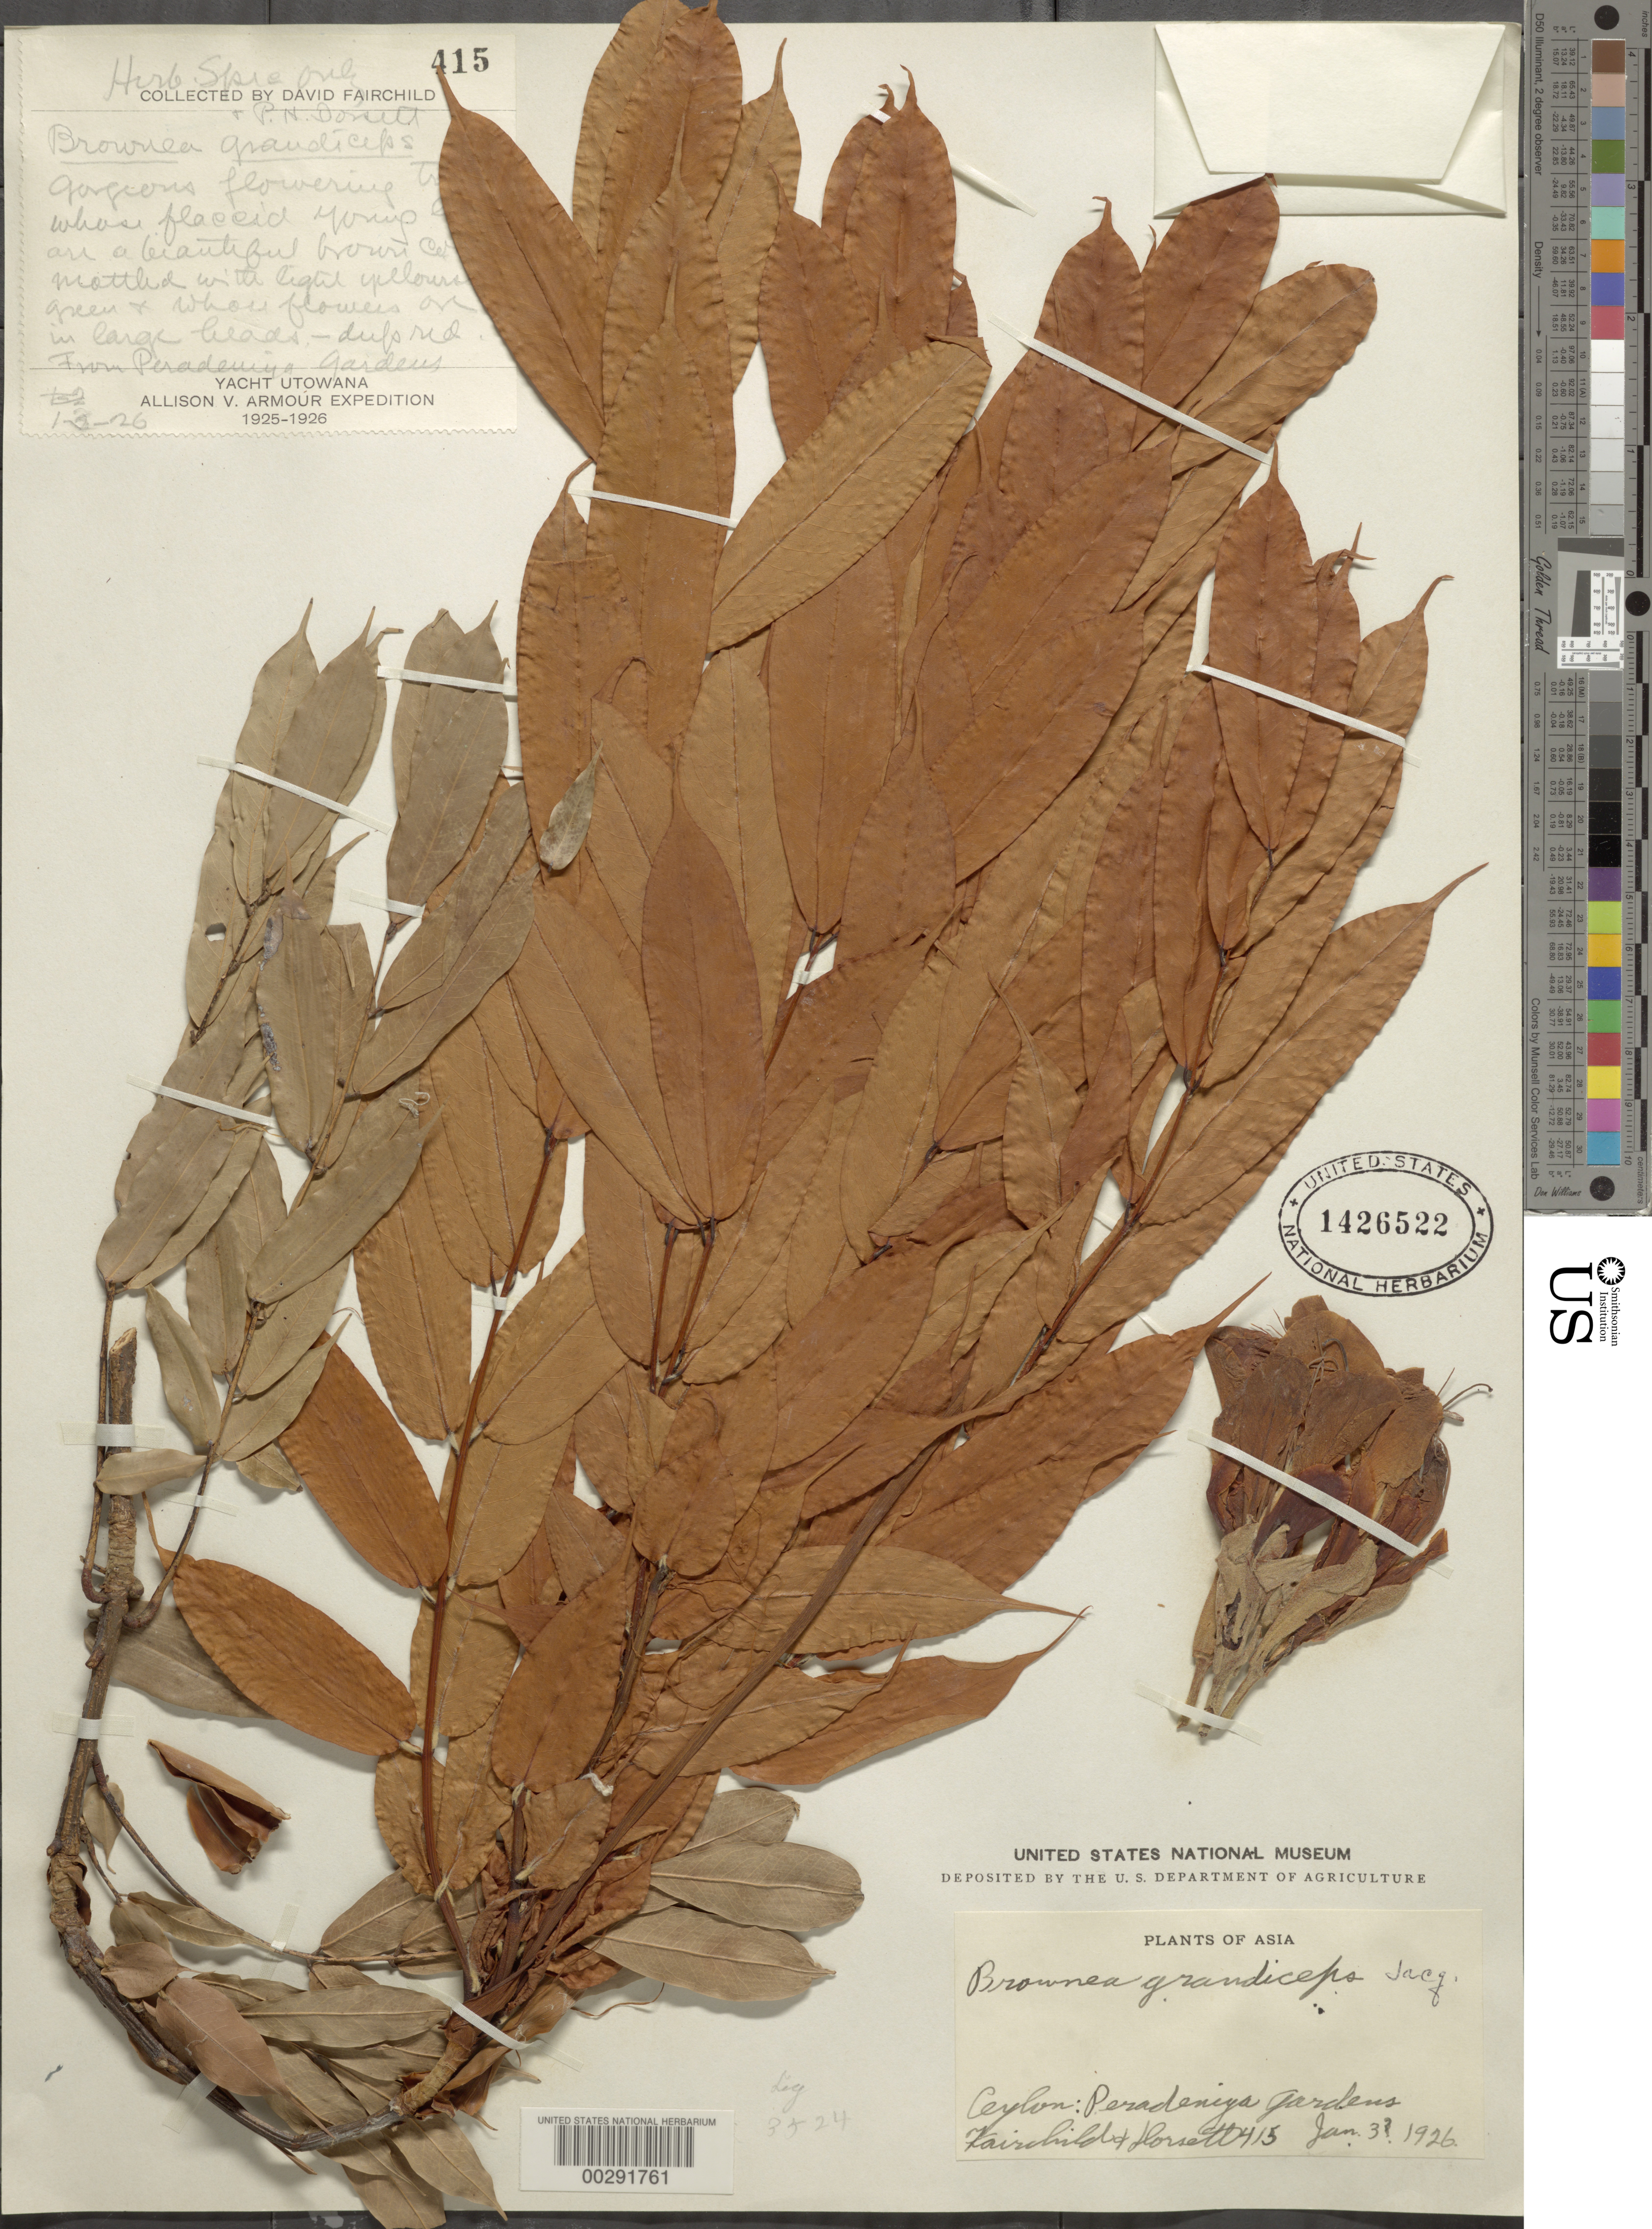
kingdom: Plantae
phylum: Tracheophyta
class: Magnoliopsida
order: Fabales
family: Fabaceae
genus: Brownea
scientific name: Brownea grandiceps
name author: Jacq.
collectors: D. Fairchild & P. H. Dorsett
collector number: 415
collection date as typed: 03 Jan 1926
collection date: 1926-01-03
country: Sri Lanka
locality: Peradeiya gardens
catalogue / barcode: US 1426522